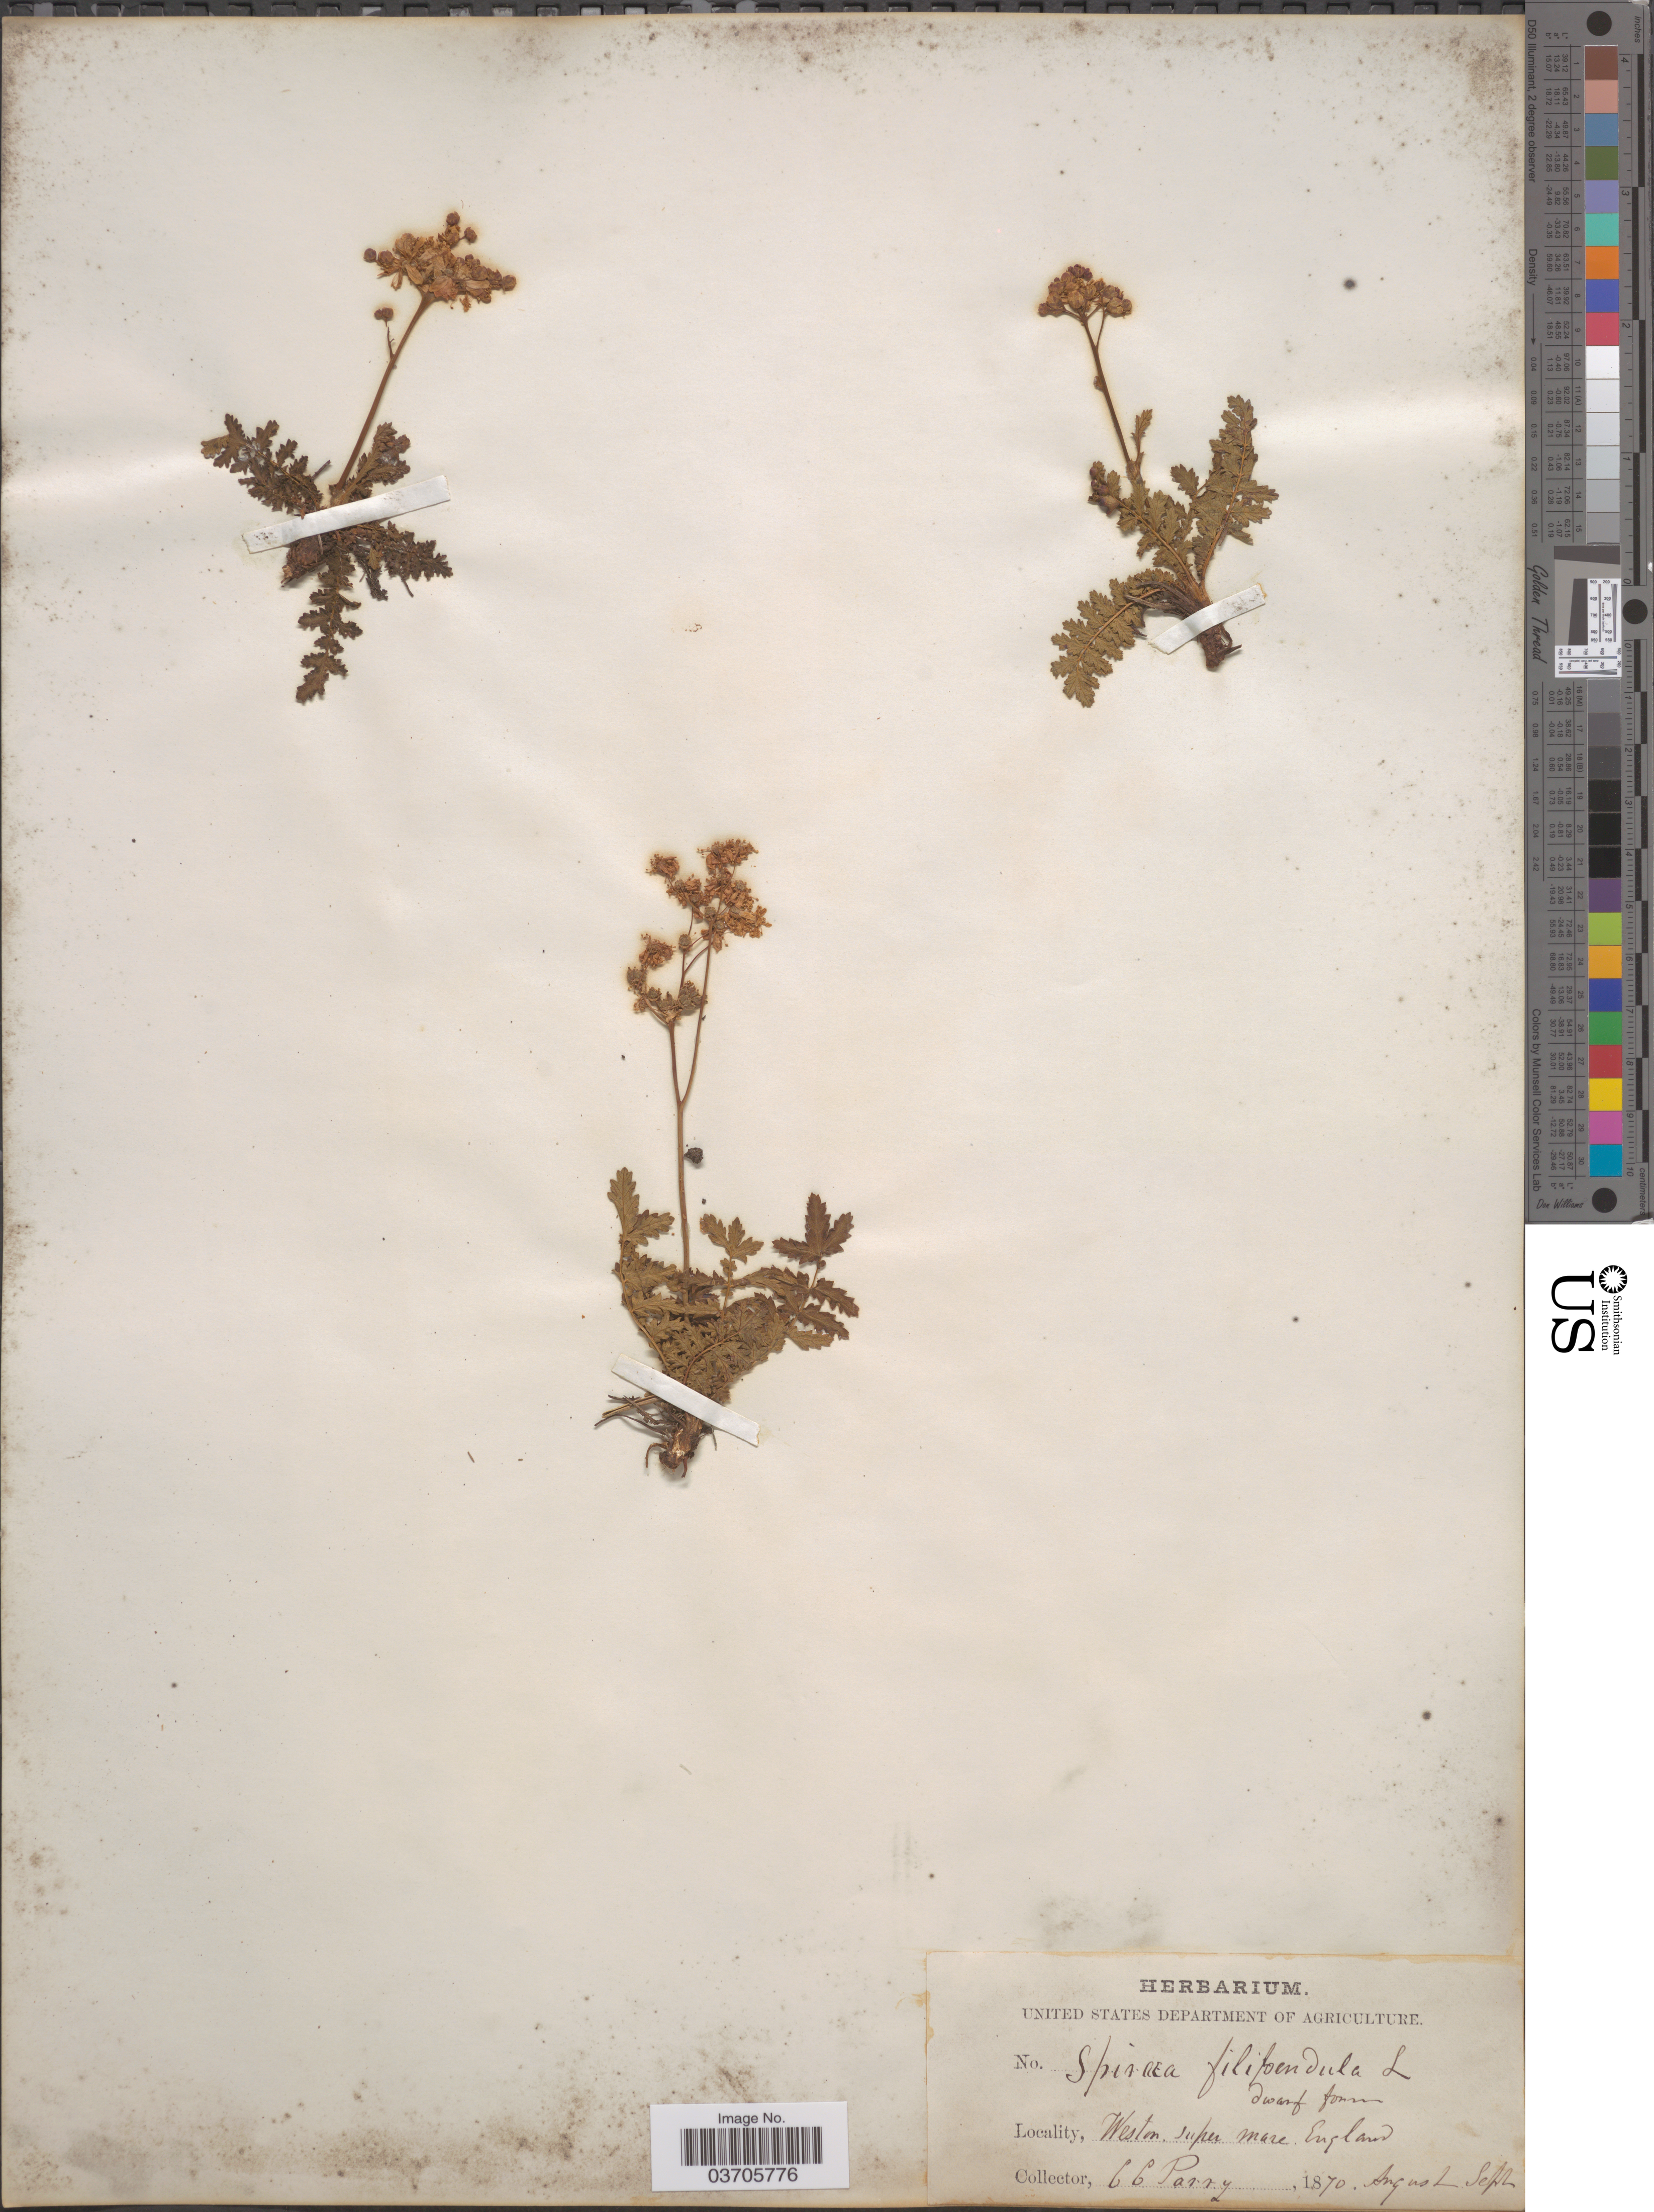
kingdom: Plantae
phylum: Tracheophyta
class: Magnoliopsida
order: Rosales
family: Rosaceae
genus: Filipendula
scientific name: Filipendula filipendula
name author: (L.) Voss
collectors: C. C. Parry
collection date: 1870-08/1870-09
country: United Kingdom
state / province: England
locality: Weston-super-mare